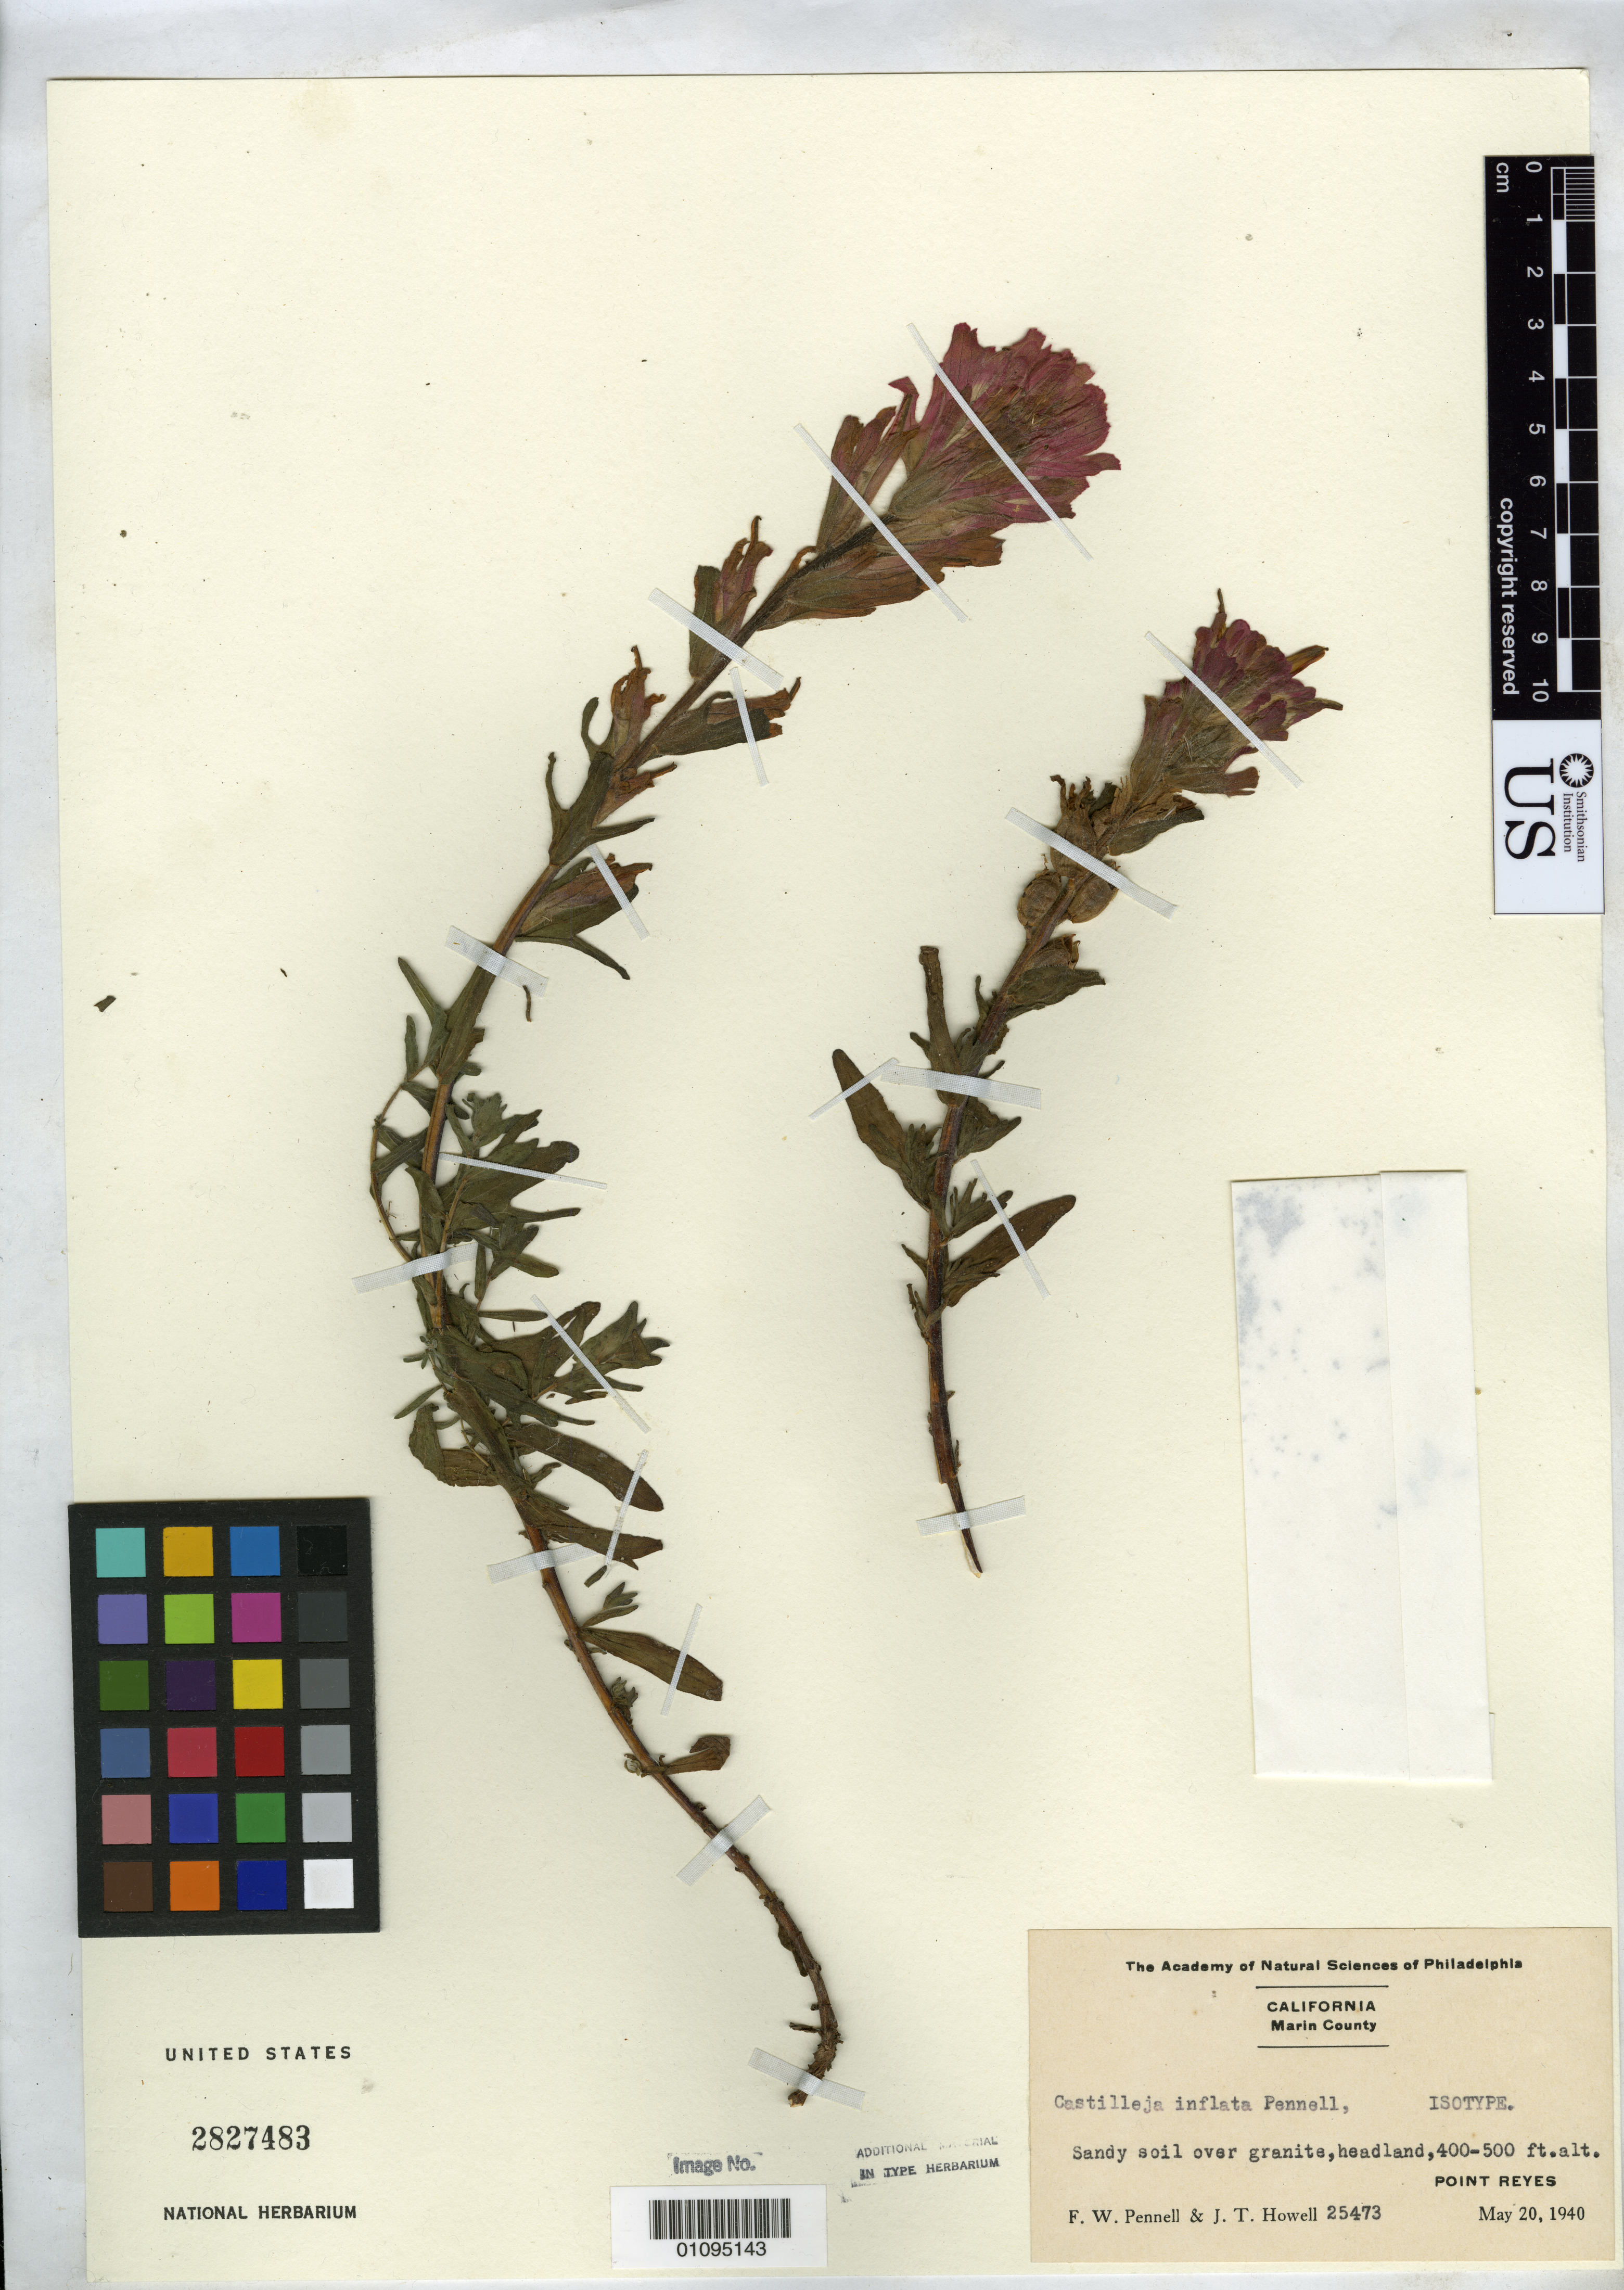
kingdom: Plantae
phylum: Tracheophyta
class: Magnoliopsida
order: Lamiales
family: Orobanchaceae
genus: Castilleja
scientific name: Castilleja inflata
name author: Pennell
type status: Isotype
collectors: F. W. Pennell & J. T. Howell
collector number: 25473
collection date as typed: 20 May 1940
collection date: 1940-05-20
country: United States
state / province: California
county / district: Marin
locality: Point Reyes.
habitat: Sandy soil over granite, headland.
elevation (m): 122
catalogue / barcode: US 2827483